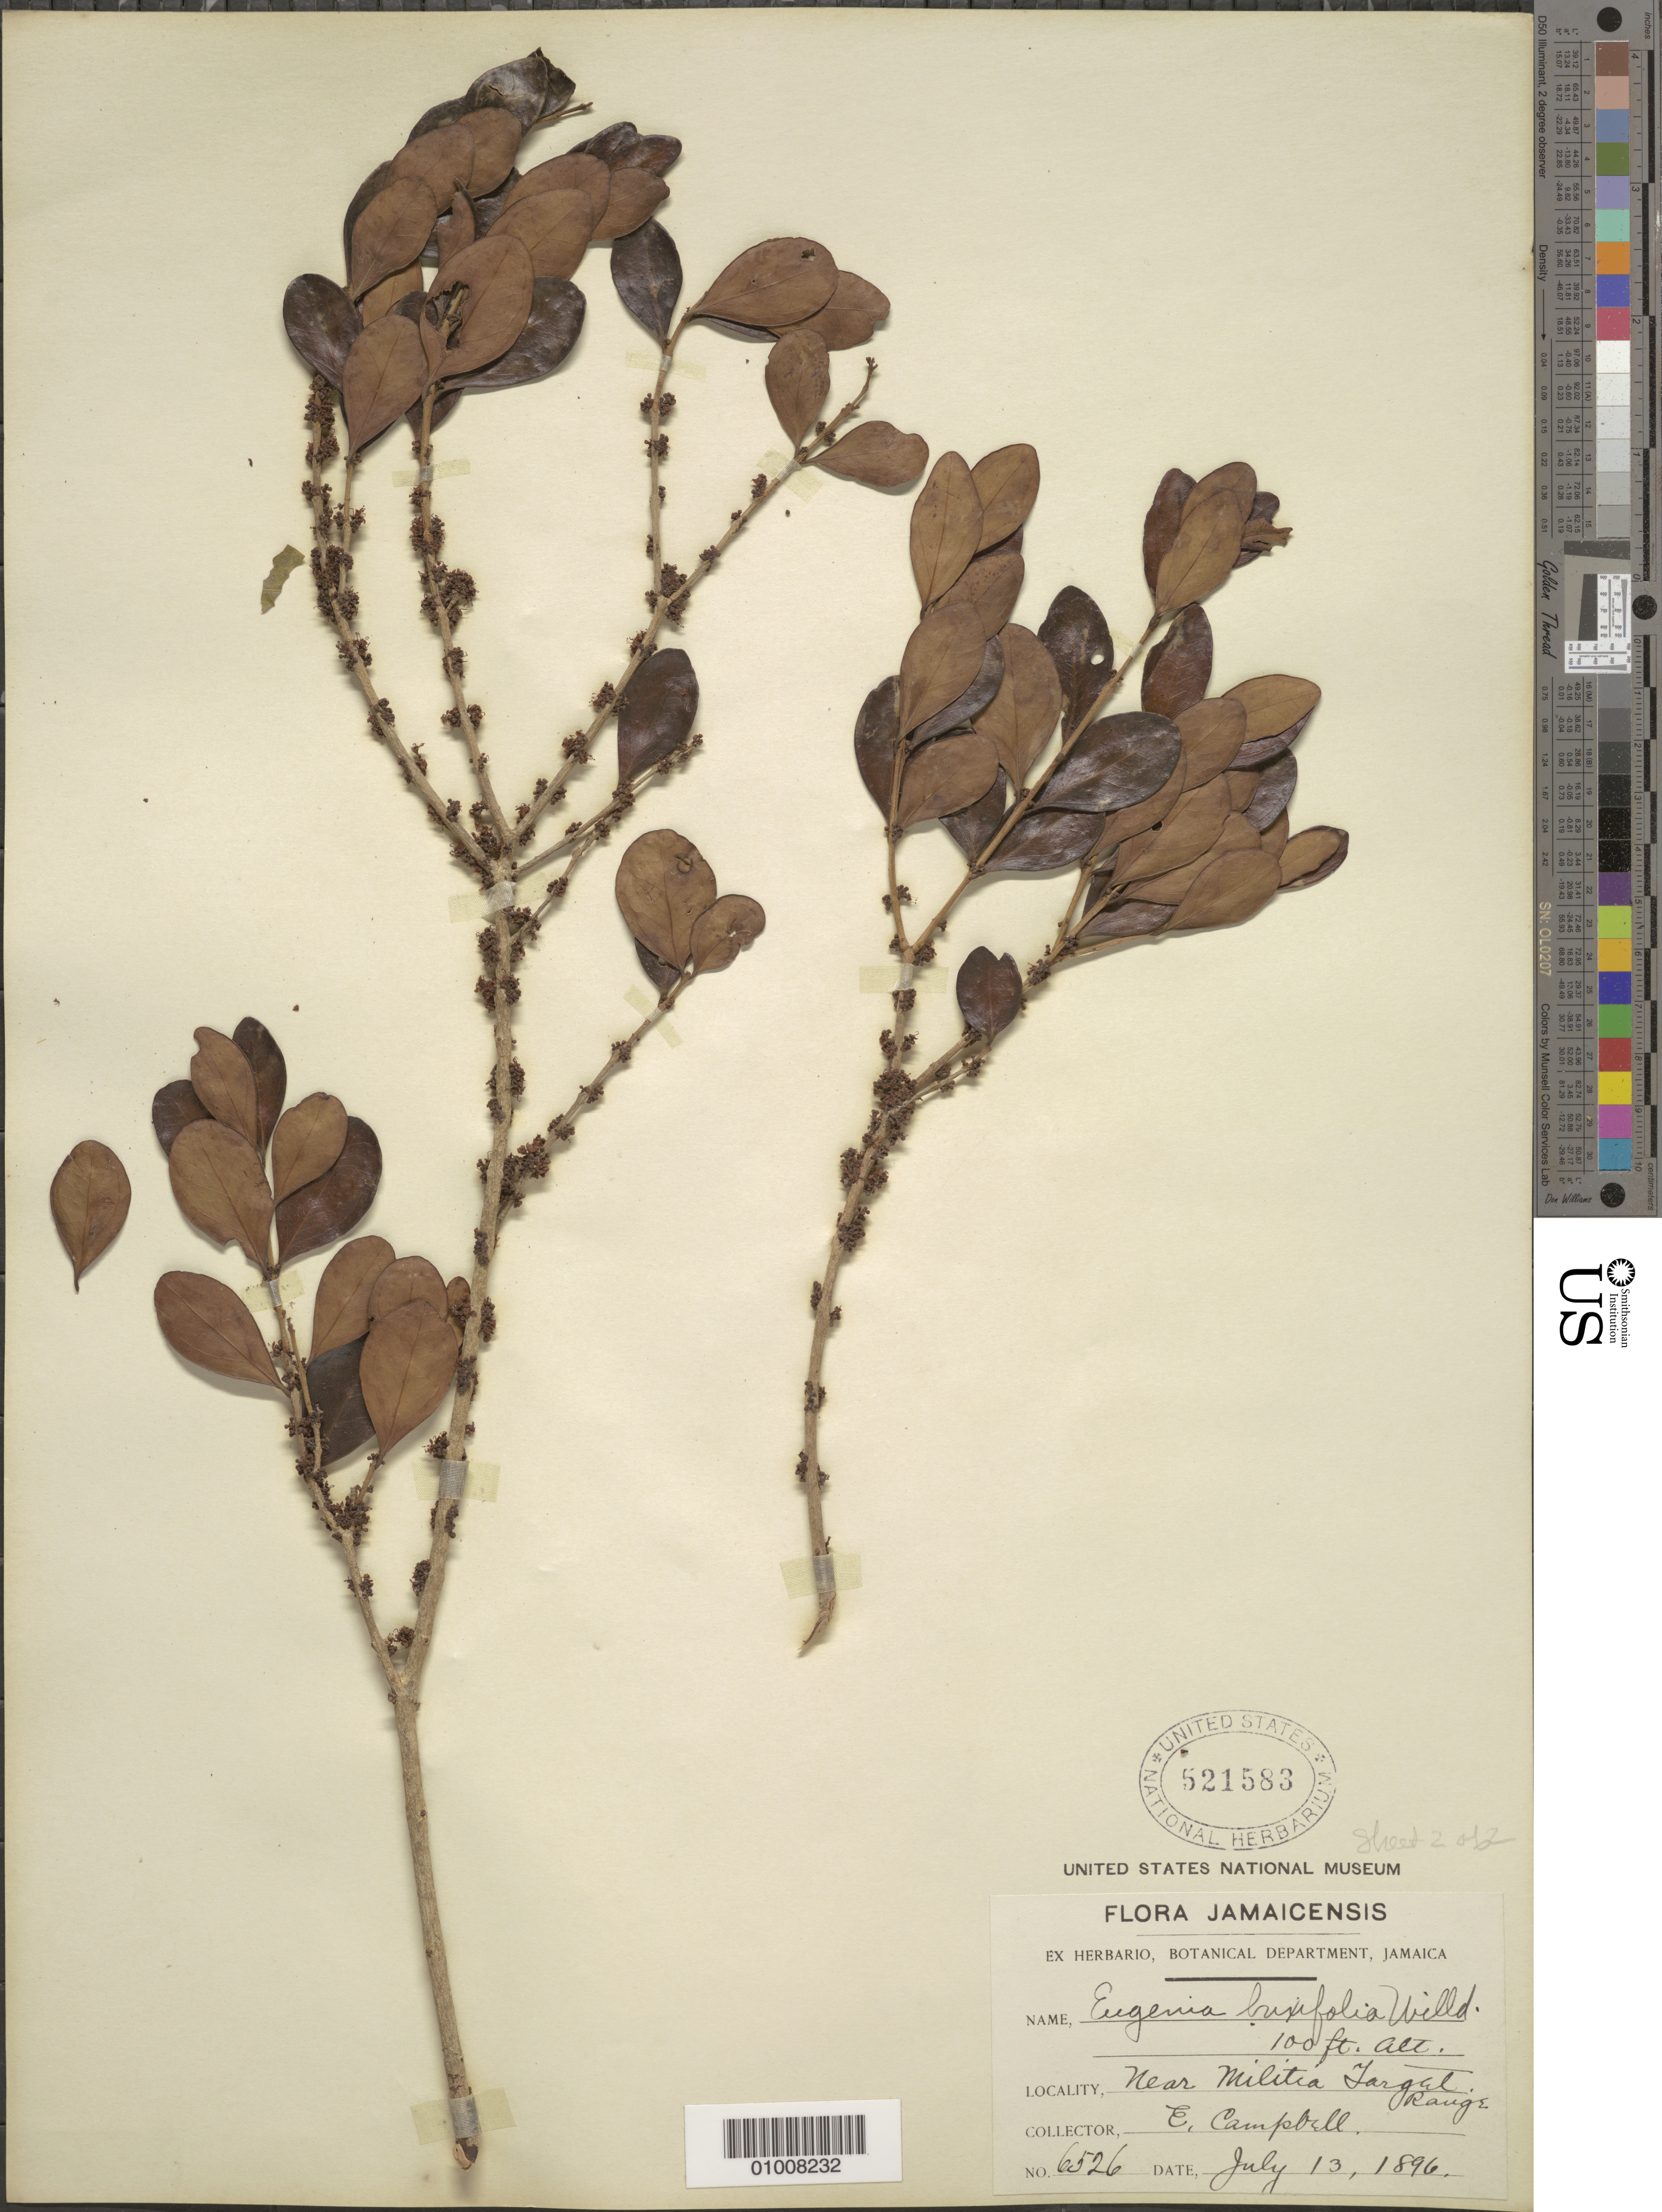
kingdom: Plantae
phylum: Tracheophyta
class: Magnoliopsida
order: Myrtales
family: Myrtaceae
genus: Eugenia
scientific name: Eugenia foetida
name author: Pers.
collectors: E. Campbell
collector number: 6526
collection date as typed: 13 Jul 1896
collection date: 1896-07-13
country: Jamaica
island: Jamaica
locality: Near Militia Target Range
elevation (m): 30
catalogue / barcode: US 521583